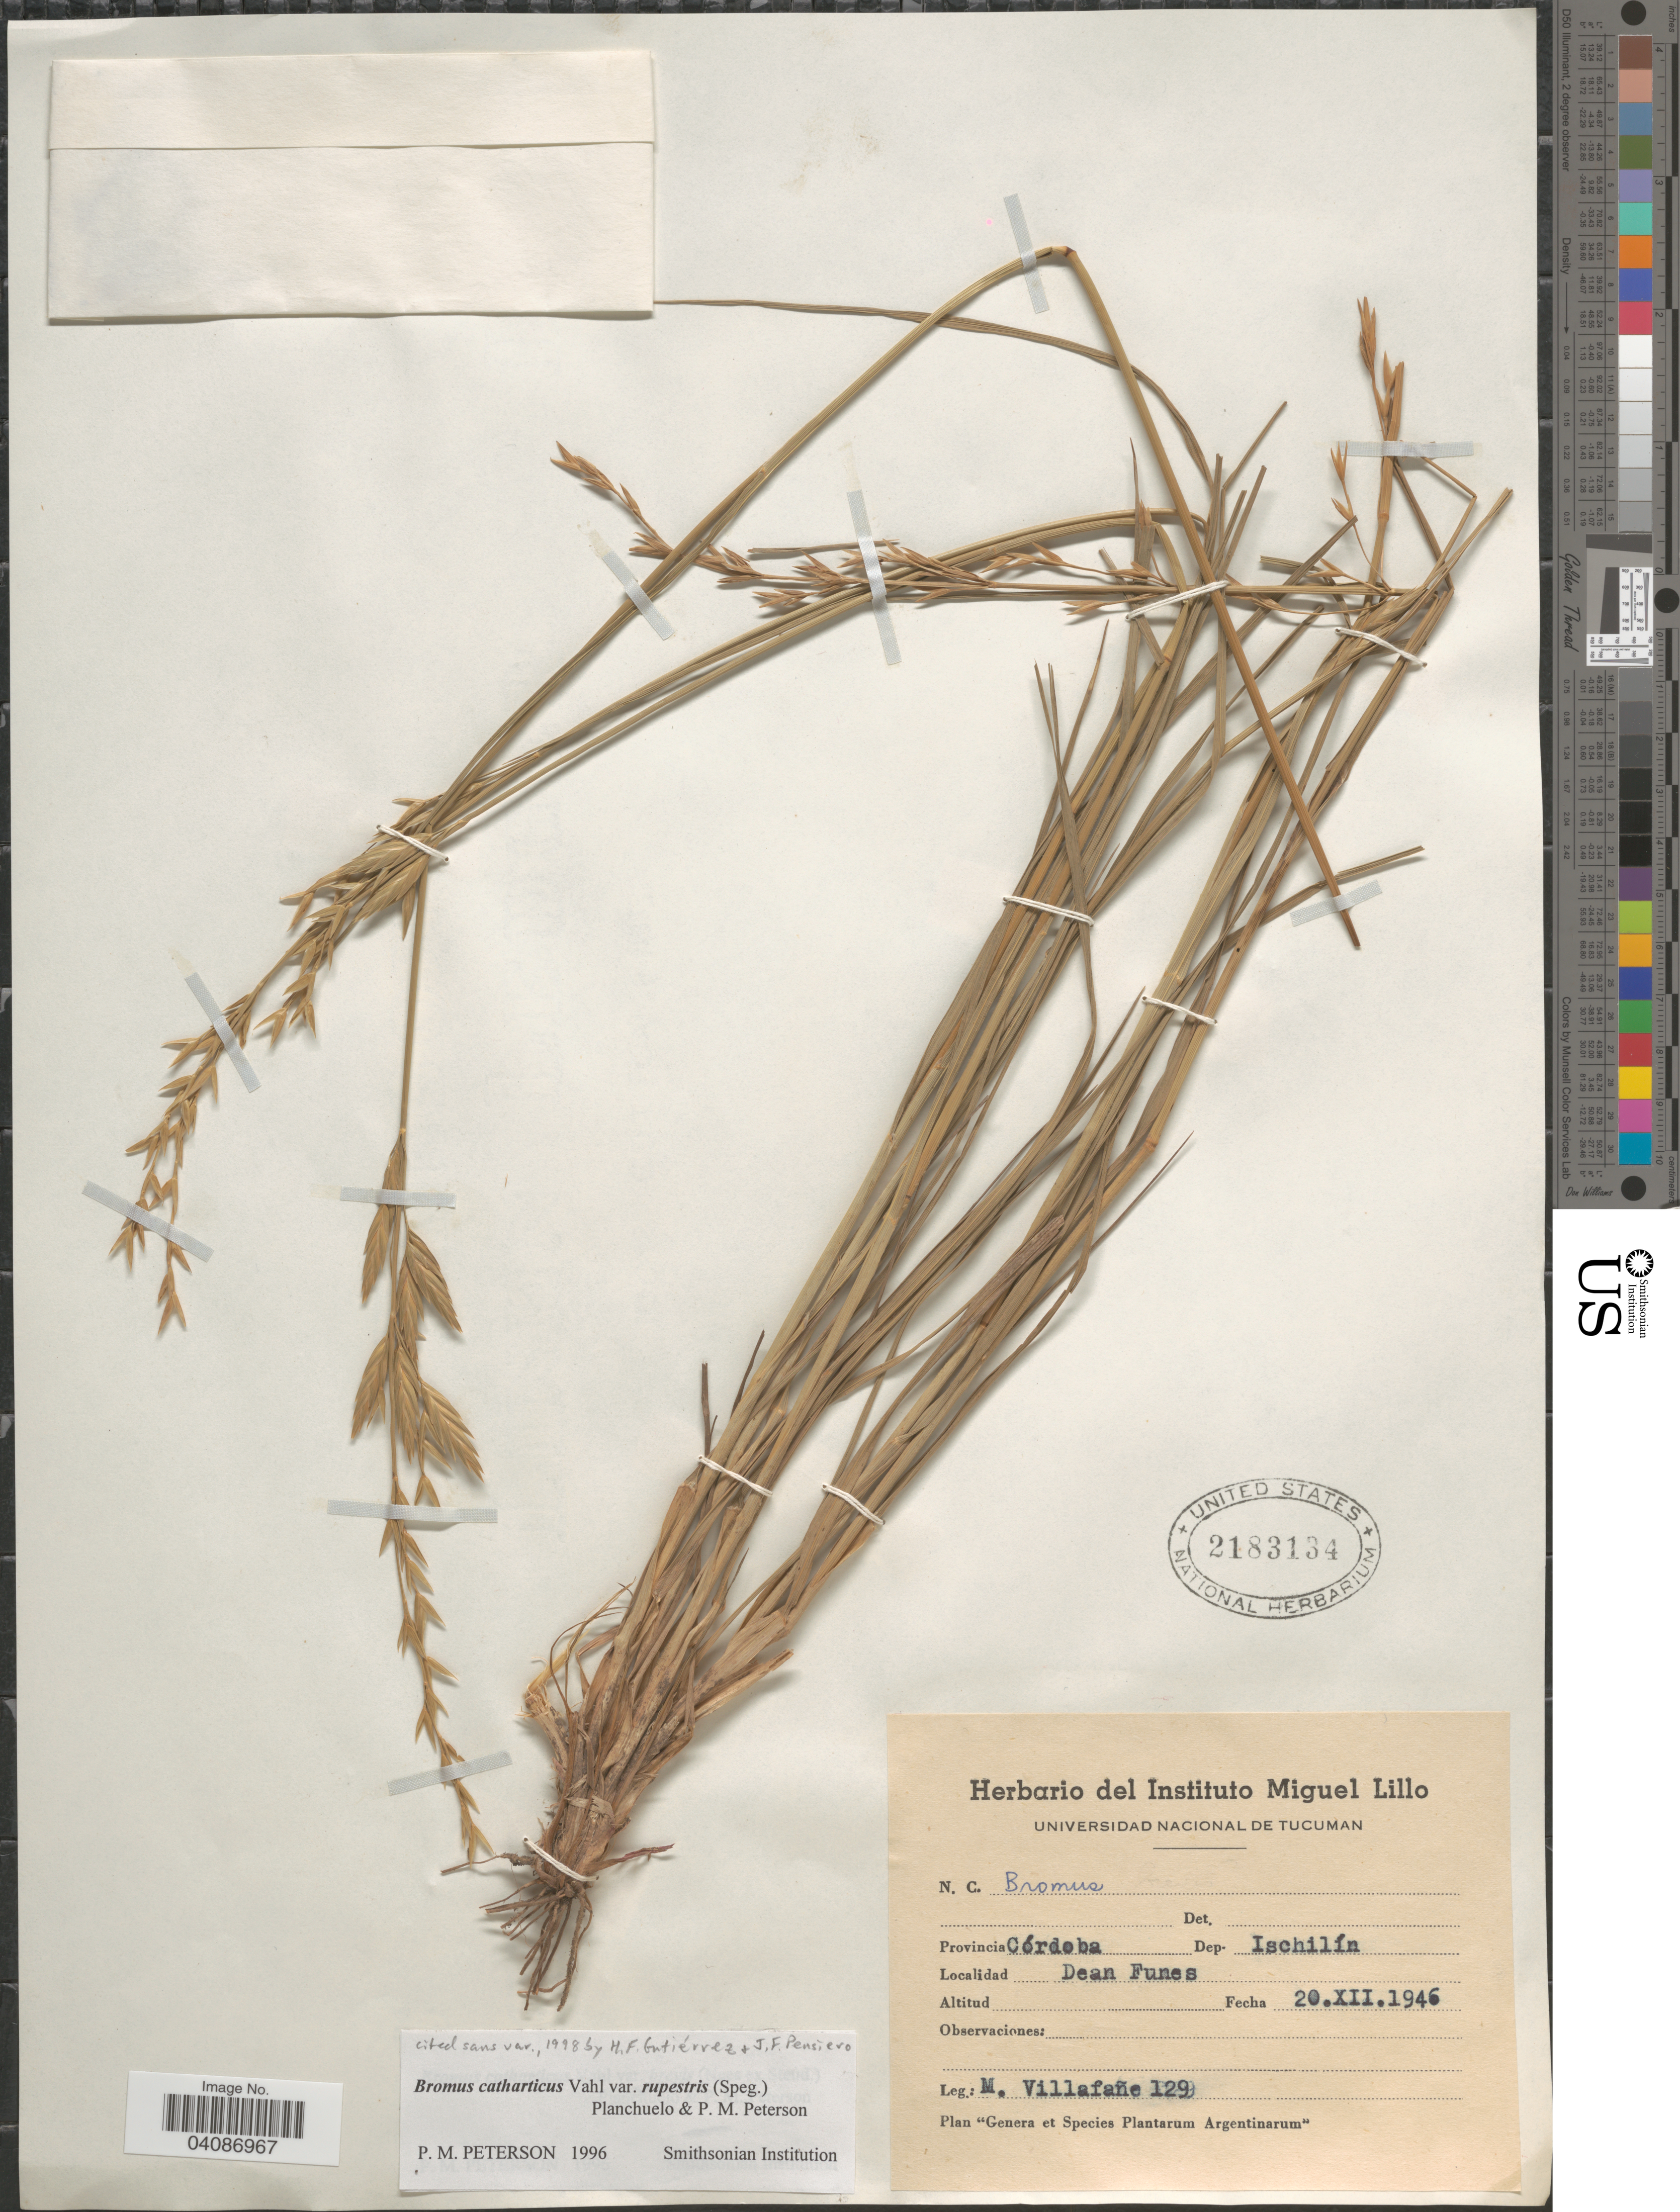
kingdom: Plantae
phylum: Tracheophyta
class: Liliopsida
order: Poales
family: Poaceae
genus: Bromus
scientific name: Bromus catharticus var. rupestris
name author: Planchuelo & P.M. Peterson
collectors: M. Villafane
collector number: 129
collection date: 1946-12-20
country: Colombia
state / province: Córdoba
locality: Dep. Ischilín. Dean Funes.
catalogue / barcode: US 2183134